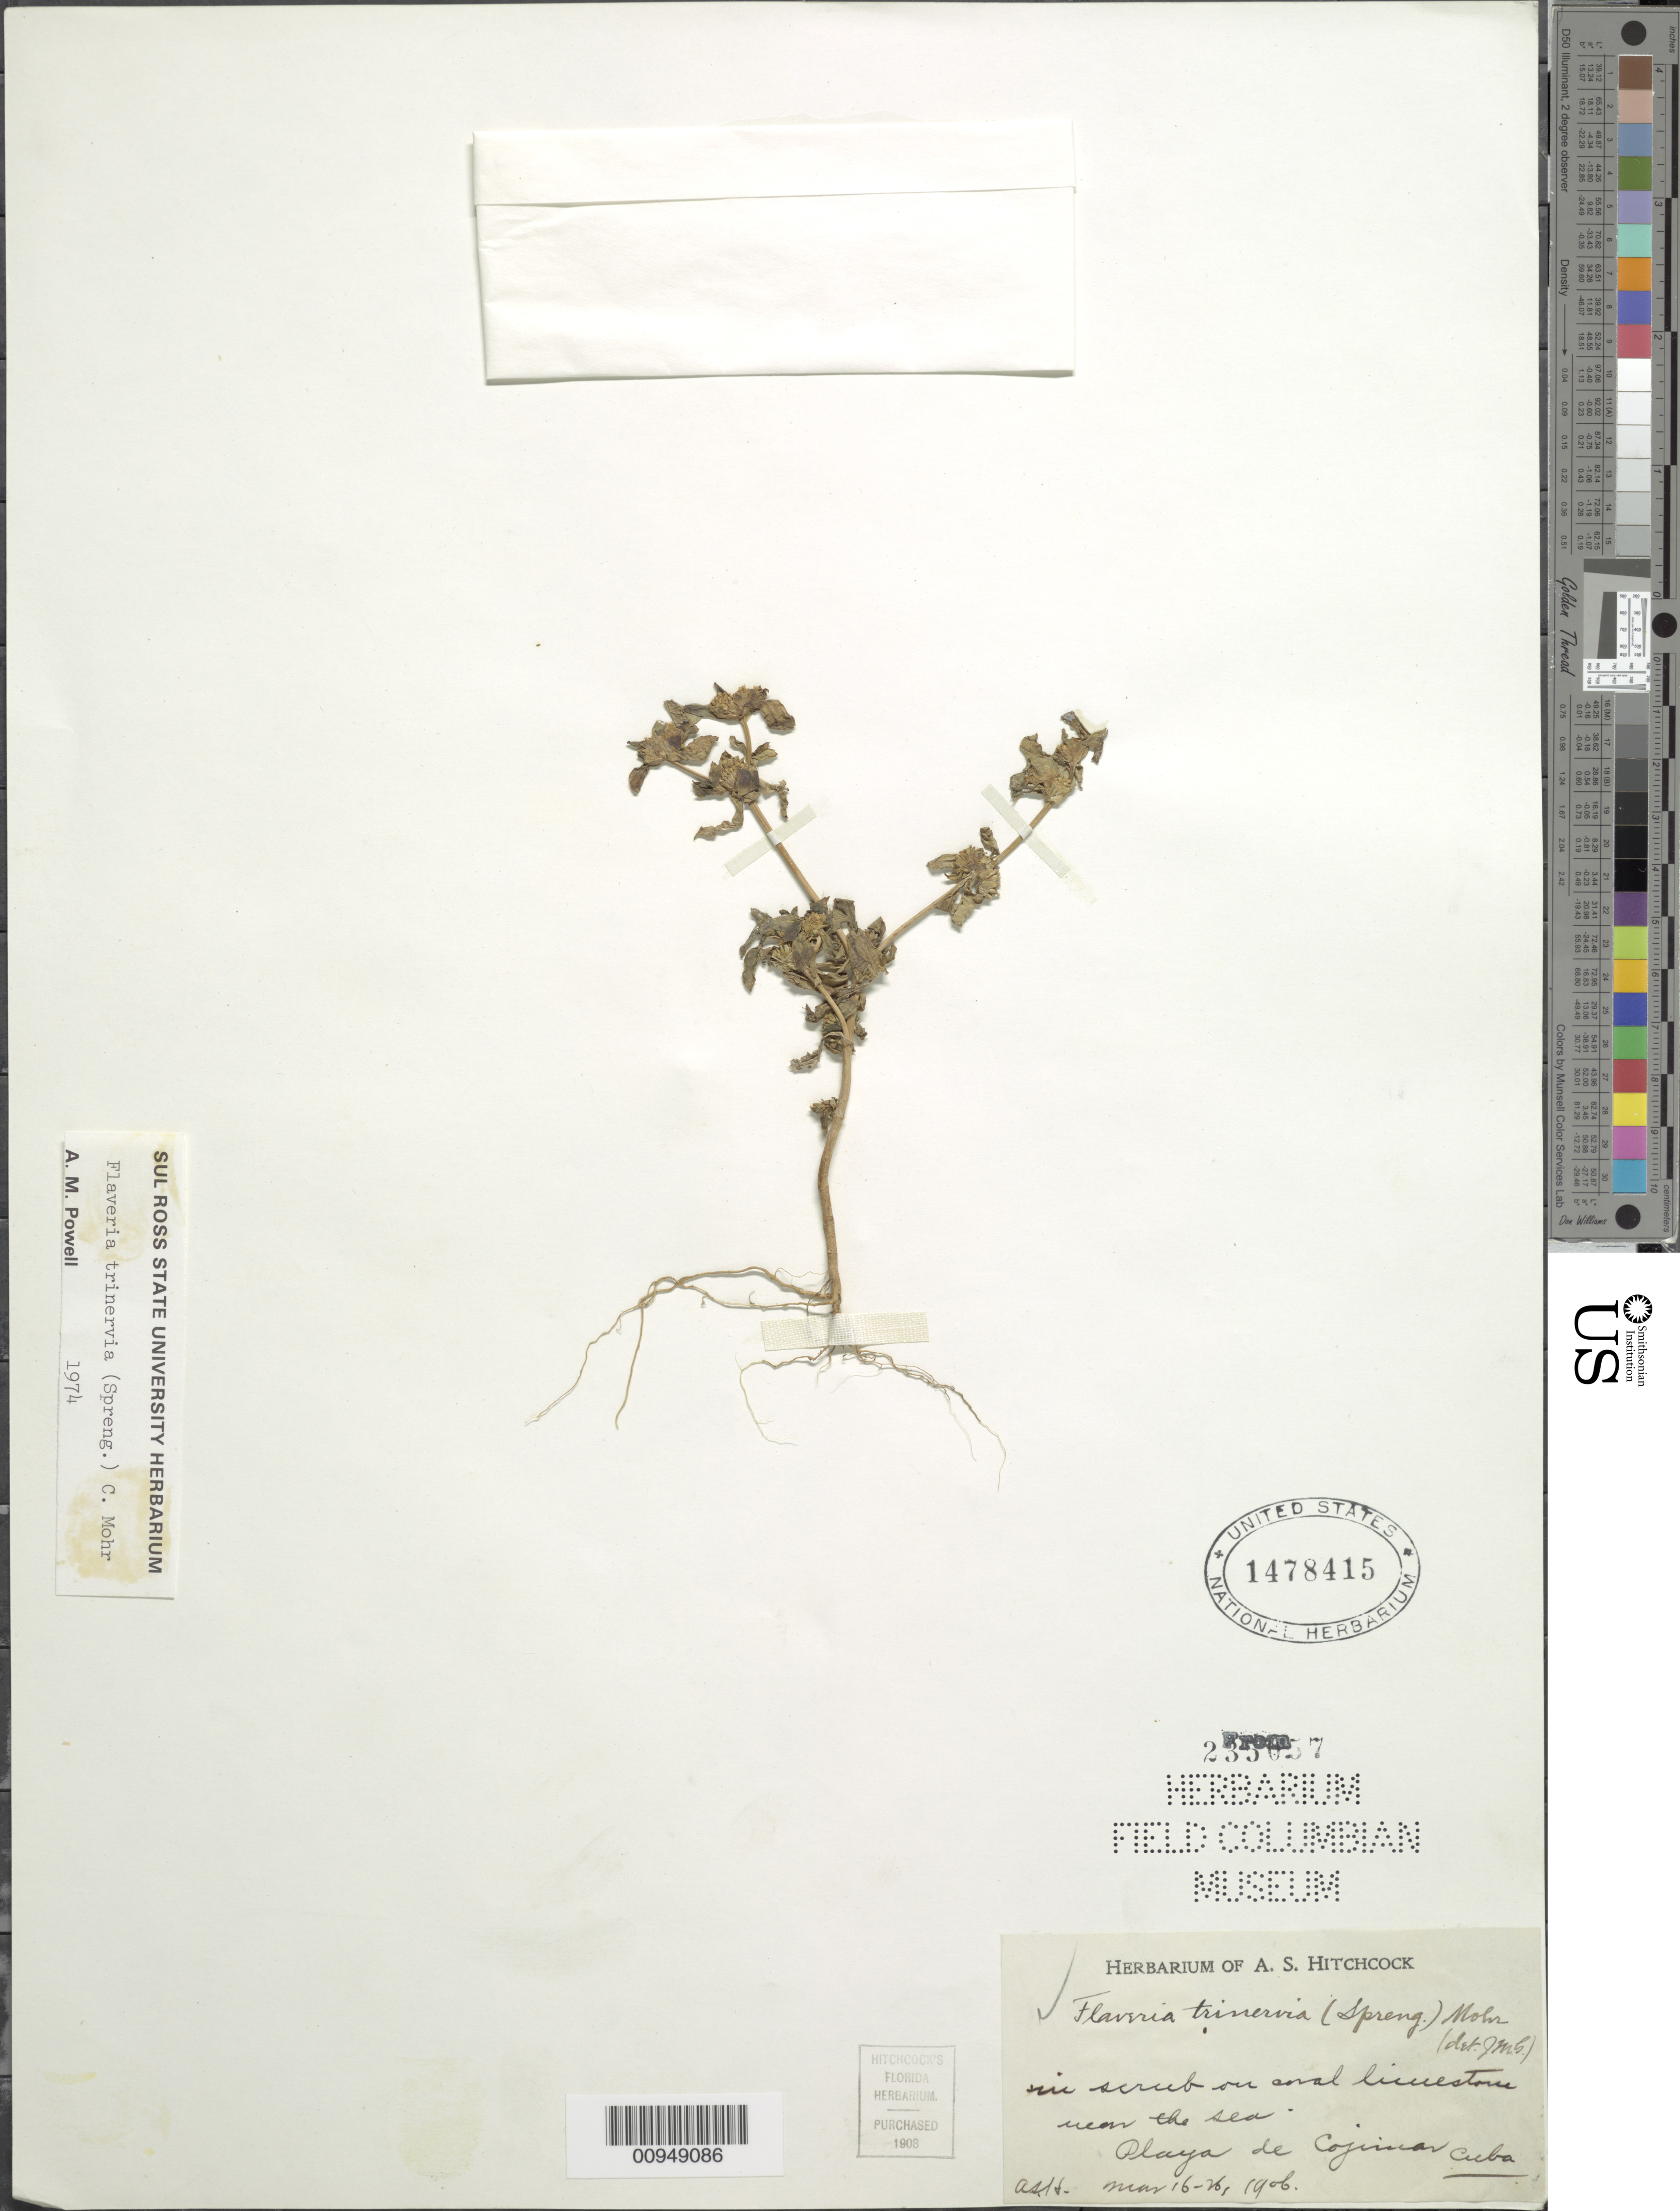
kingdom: Plantae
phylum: Tracheophyta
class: Magnoliopsida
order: Asterales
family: Asteraceae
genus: Flaveria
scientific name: Flaveria trinervia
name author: (Spreng.) C. Mohr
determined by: Powell, A. M.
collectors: A. S. Hitchcock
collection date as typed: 16 Mar 1906 to 26 Mar 1906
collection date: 1906-03-16/1906-03-26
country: Cuba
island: Cuba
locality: Playa de Cojinar, near the sea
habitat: In scrub on coral limestone near the sea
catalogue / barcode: US 1478415